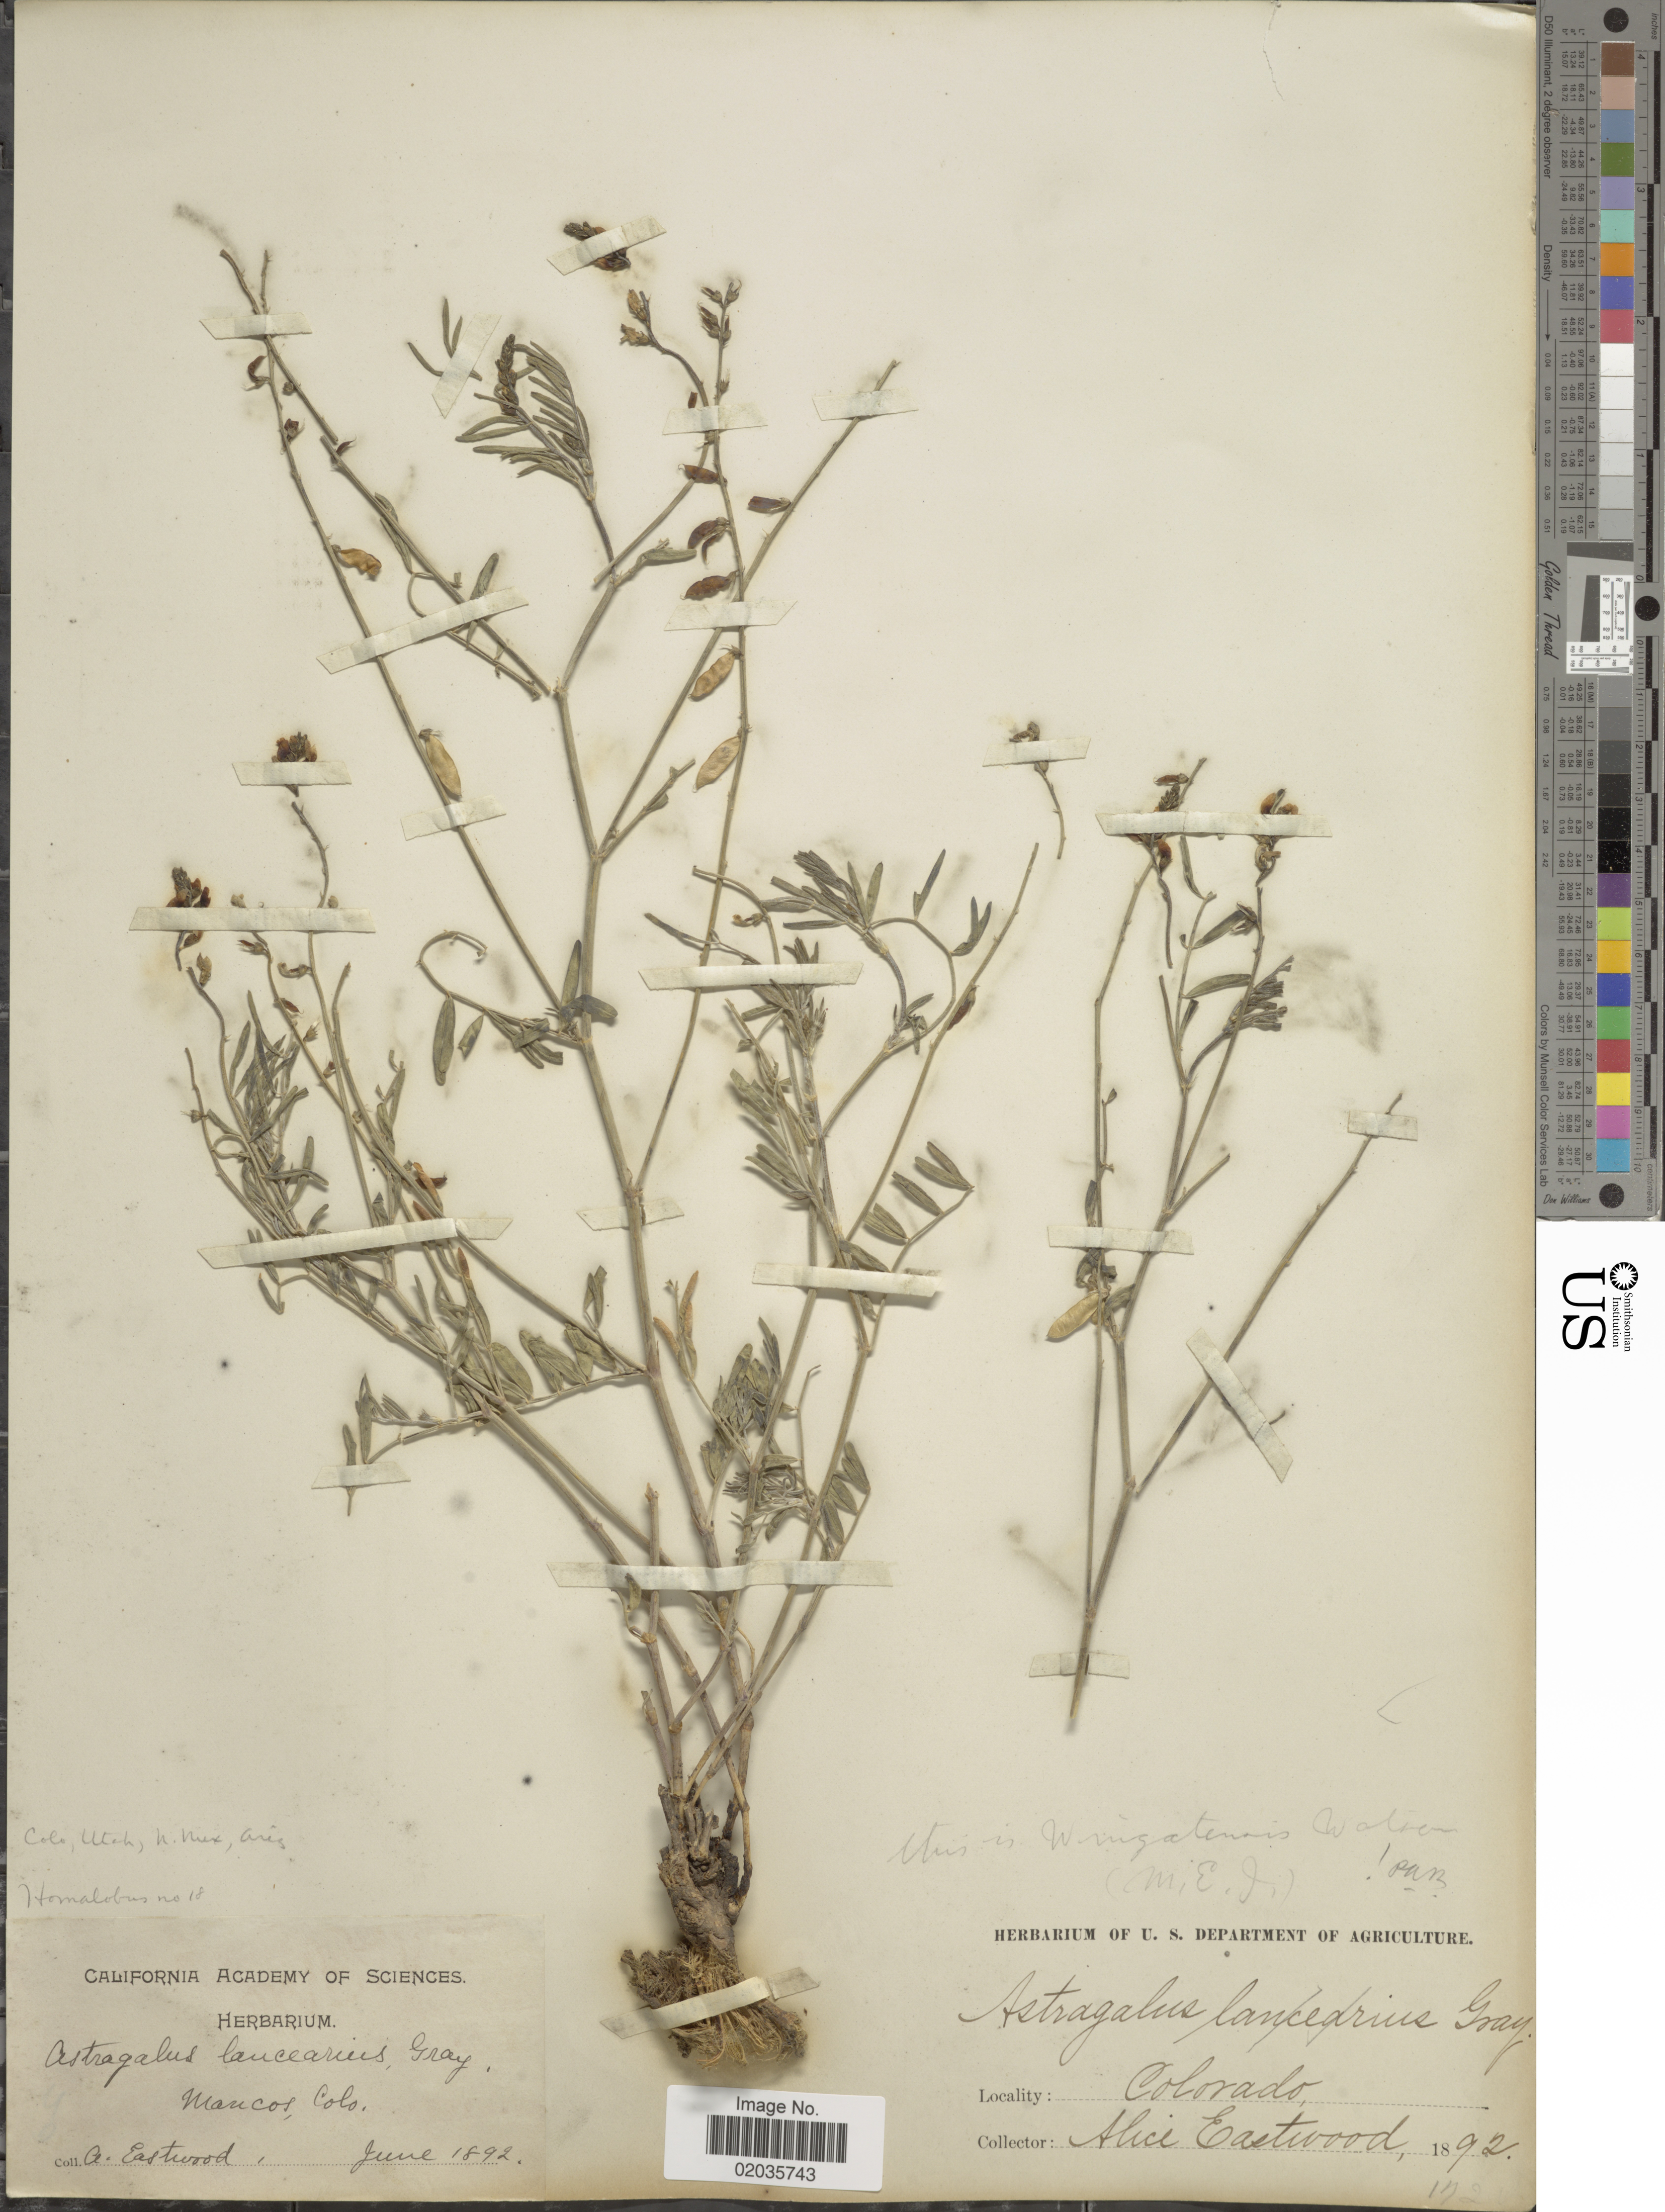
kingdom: Plantae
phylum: Tracheophyta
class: Magnoliopsida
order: Fabales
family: Fabaceae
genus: Astragalus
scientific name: Astragalus wingatanus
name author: S. Watson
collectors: A. Eastwood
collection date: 1892-06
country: United States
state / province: Colorado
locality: Mancos